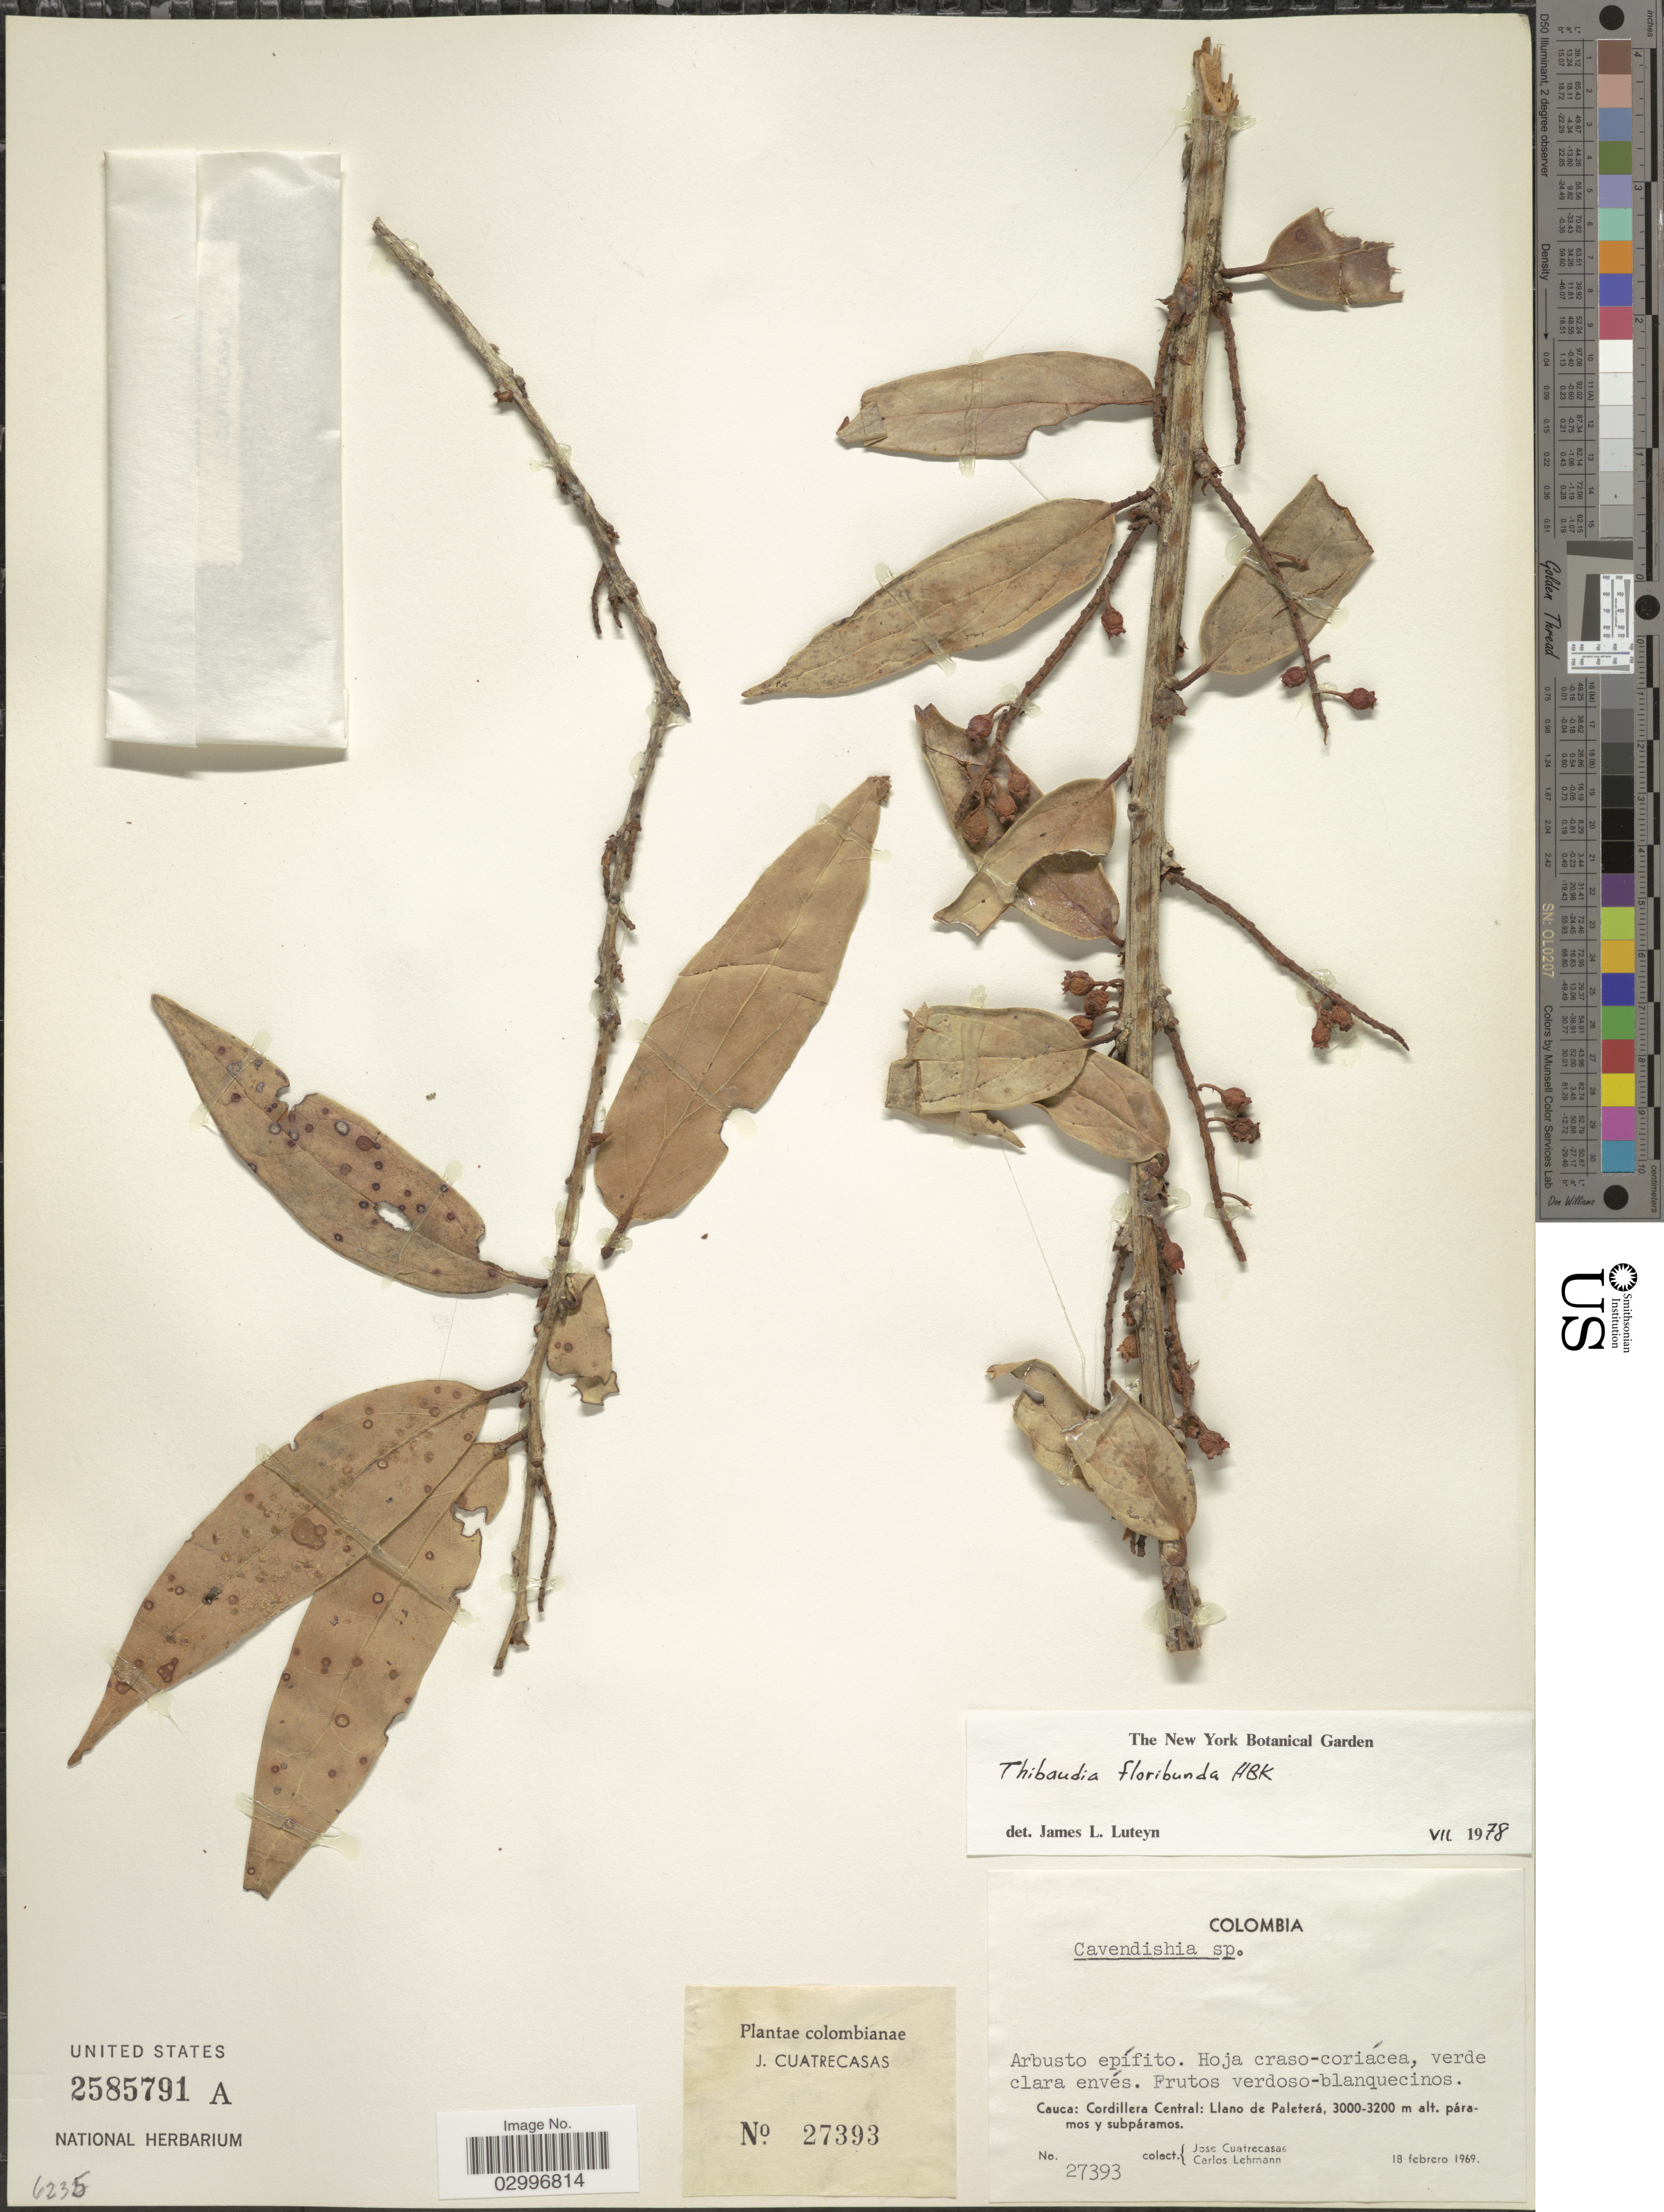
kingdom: Plantae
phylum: Tracheophyta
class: Magnoliopsida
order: Ericales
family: Ericaceae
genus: Thibaudia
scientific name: Thibaudia floribunda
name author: Kunth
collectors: J. Cuatrecasas & C. Lehmann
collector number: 27393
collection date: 1969-02-18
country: Colombia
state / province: Cauca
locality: Cordillera Central: Llano de Paleterá.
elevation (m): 3000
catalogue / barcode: US 2585791A